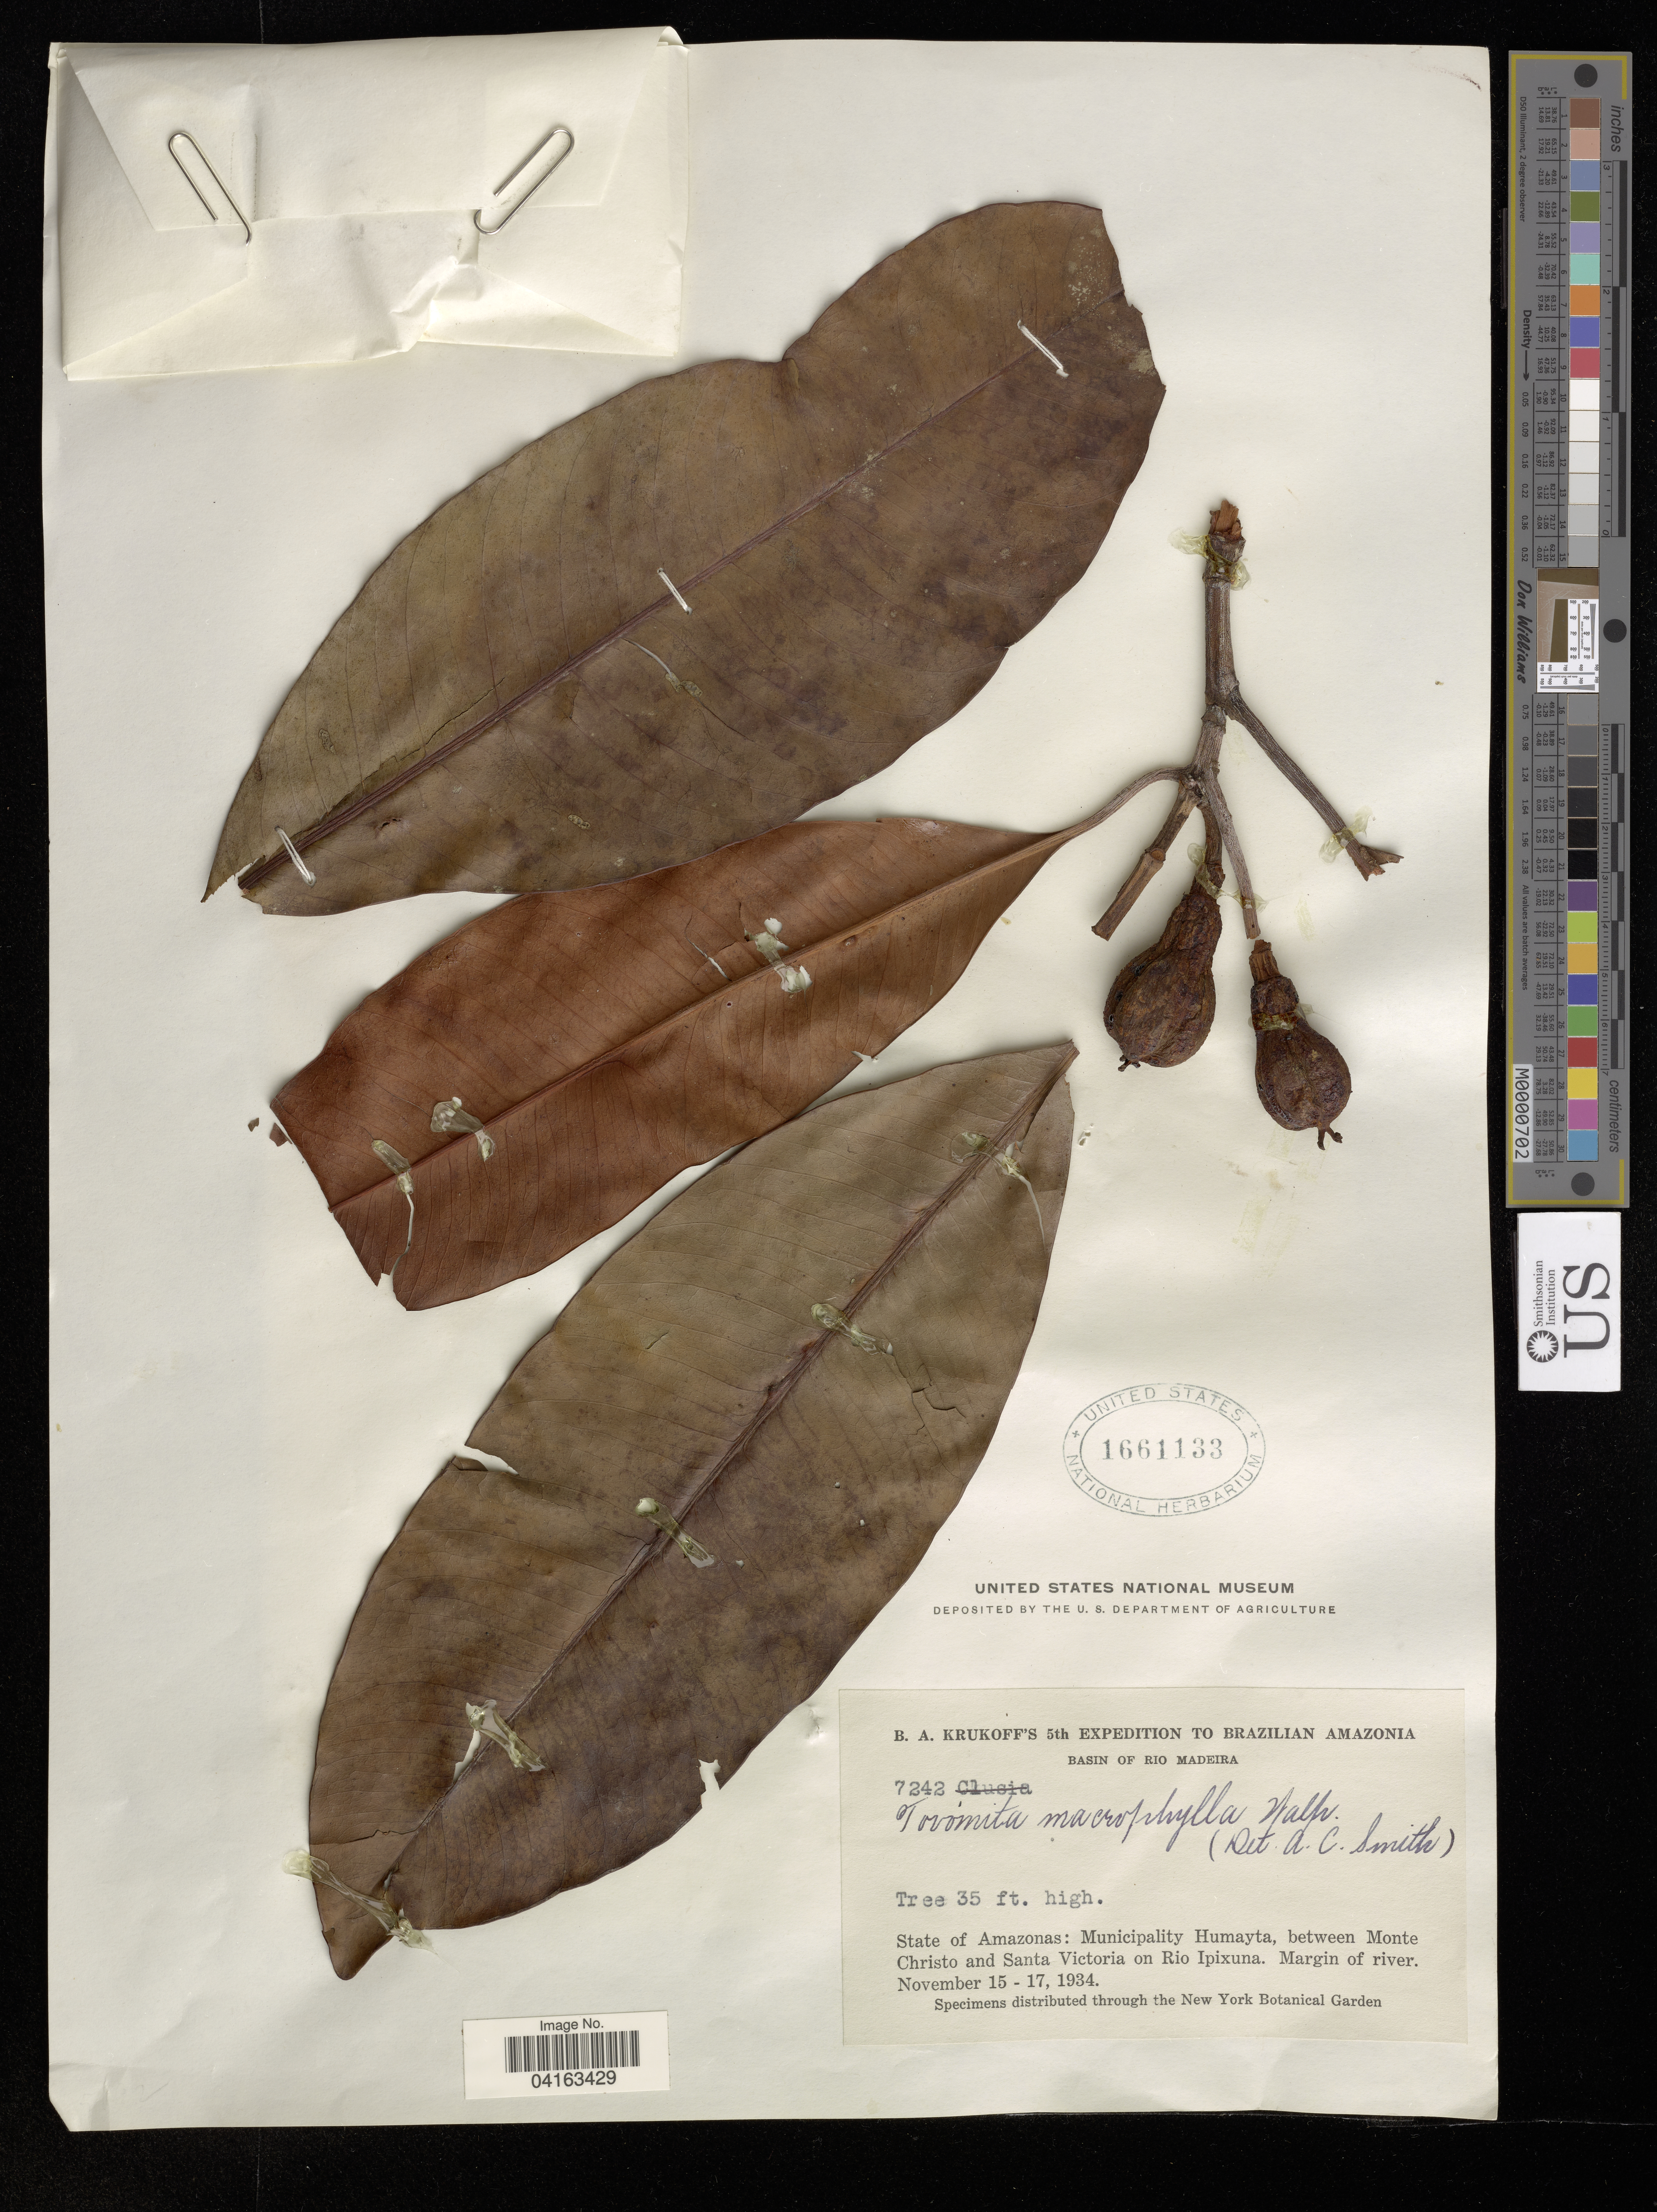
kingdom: Plantae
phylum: Tracheophyta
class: Magnoliopsida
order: Malpighiales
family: Clusiaceae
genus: Tovomita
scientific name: Tovomita macrophylla L.O. Williams, nom. illeg.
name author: L.O. Williams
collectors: B. A. Krukoff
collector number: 7242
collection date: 1934-11-15/1934-11-17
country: Brazil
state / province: Amazonas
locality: Brazilian Amazonia. Basin of Rio Madeira. Municipality Humayta, between Monte Christo and Santa Victora on Rio Ipixuna. Margin of River.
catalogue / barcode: US 1661133